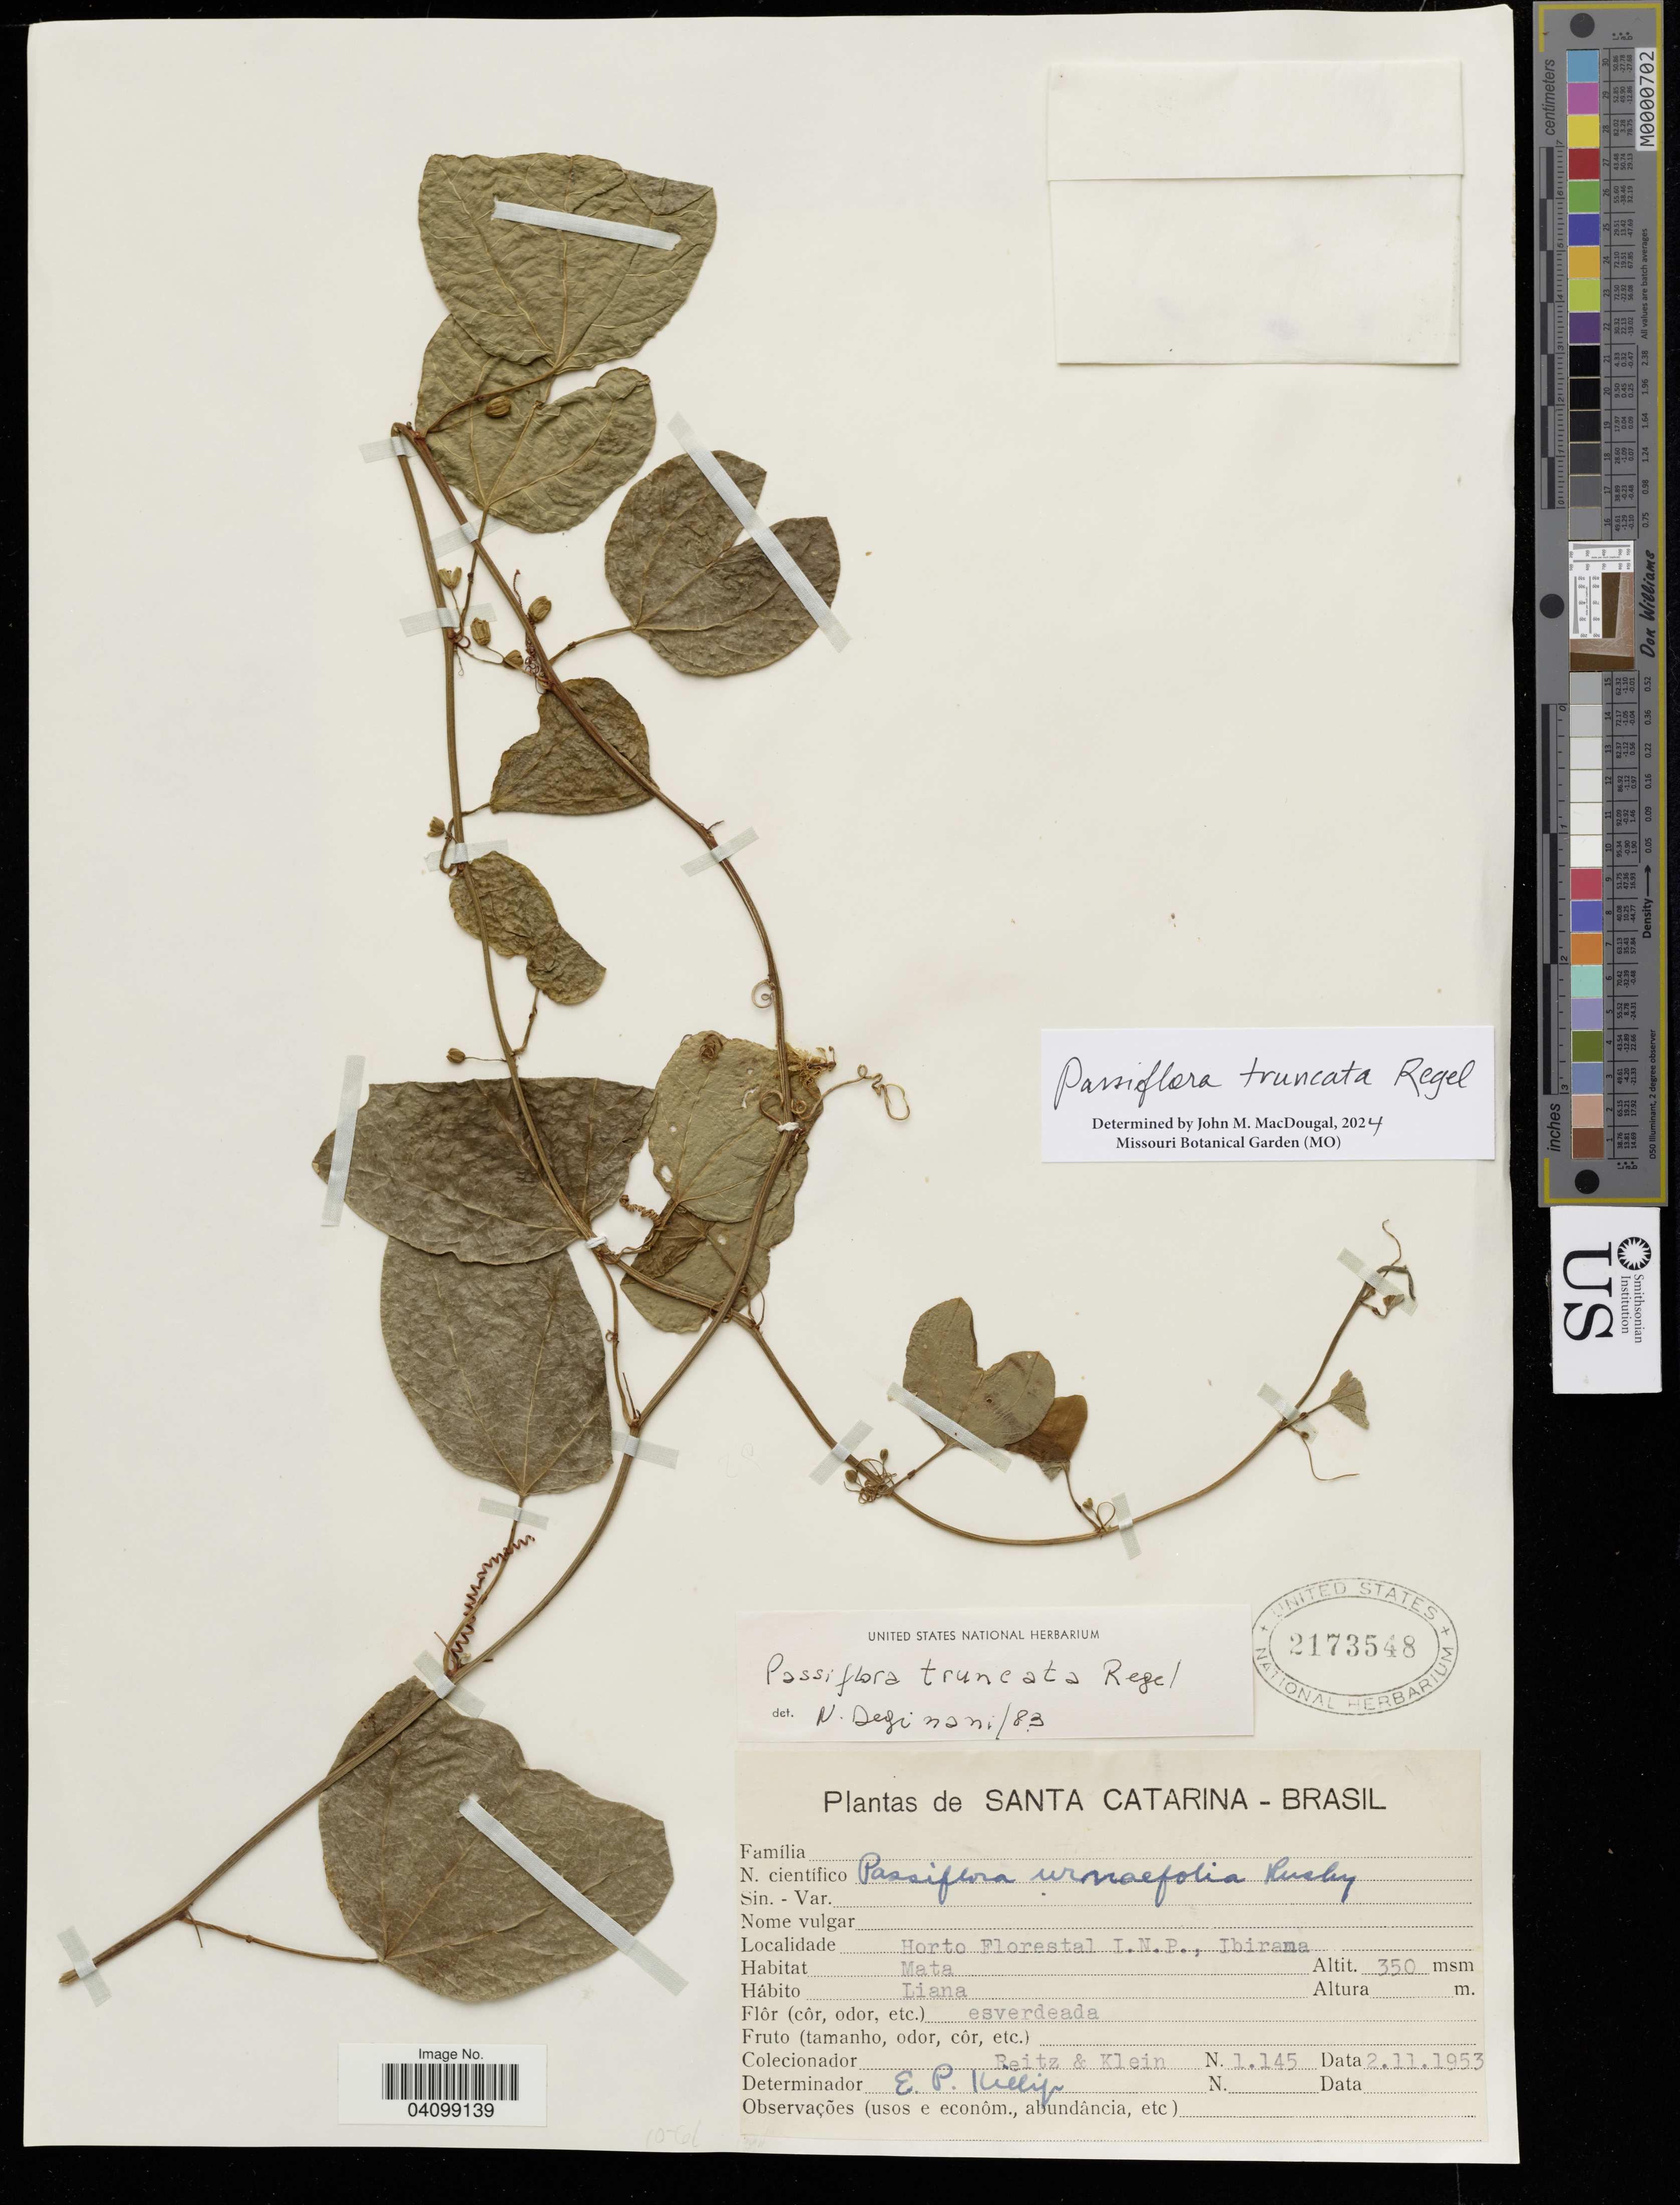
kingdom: Plantae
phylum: Tracheophyta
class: Magnoliopsida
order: Malpighiales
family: Passifloraceae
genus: Passiflora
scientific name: Passiflora urnifolia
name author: Rusby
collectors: Reitz & Klein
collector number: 1145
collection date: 1953-11-02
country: Brazil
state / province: Santa Catarina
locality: Horto Florestal I.N.P., Ibirama.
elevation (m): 350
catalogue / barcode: US 2173548